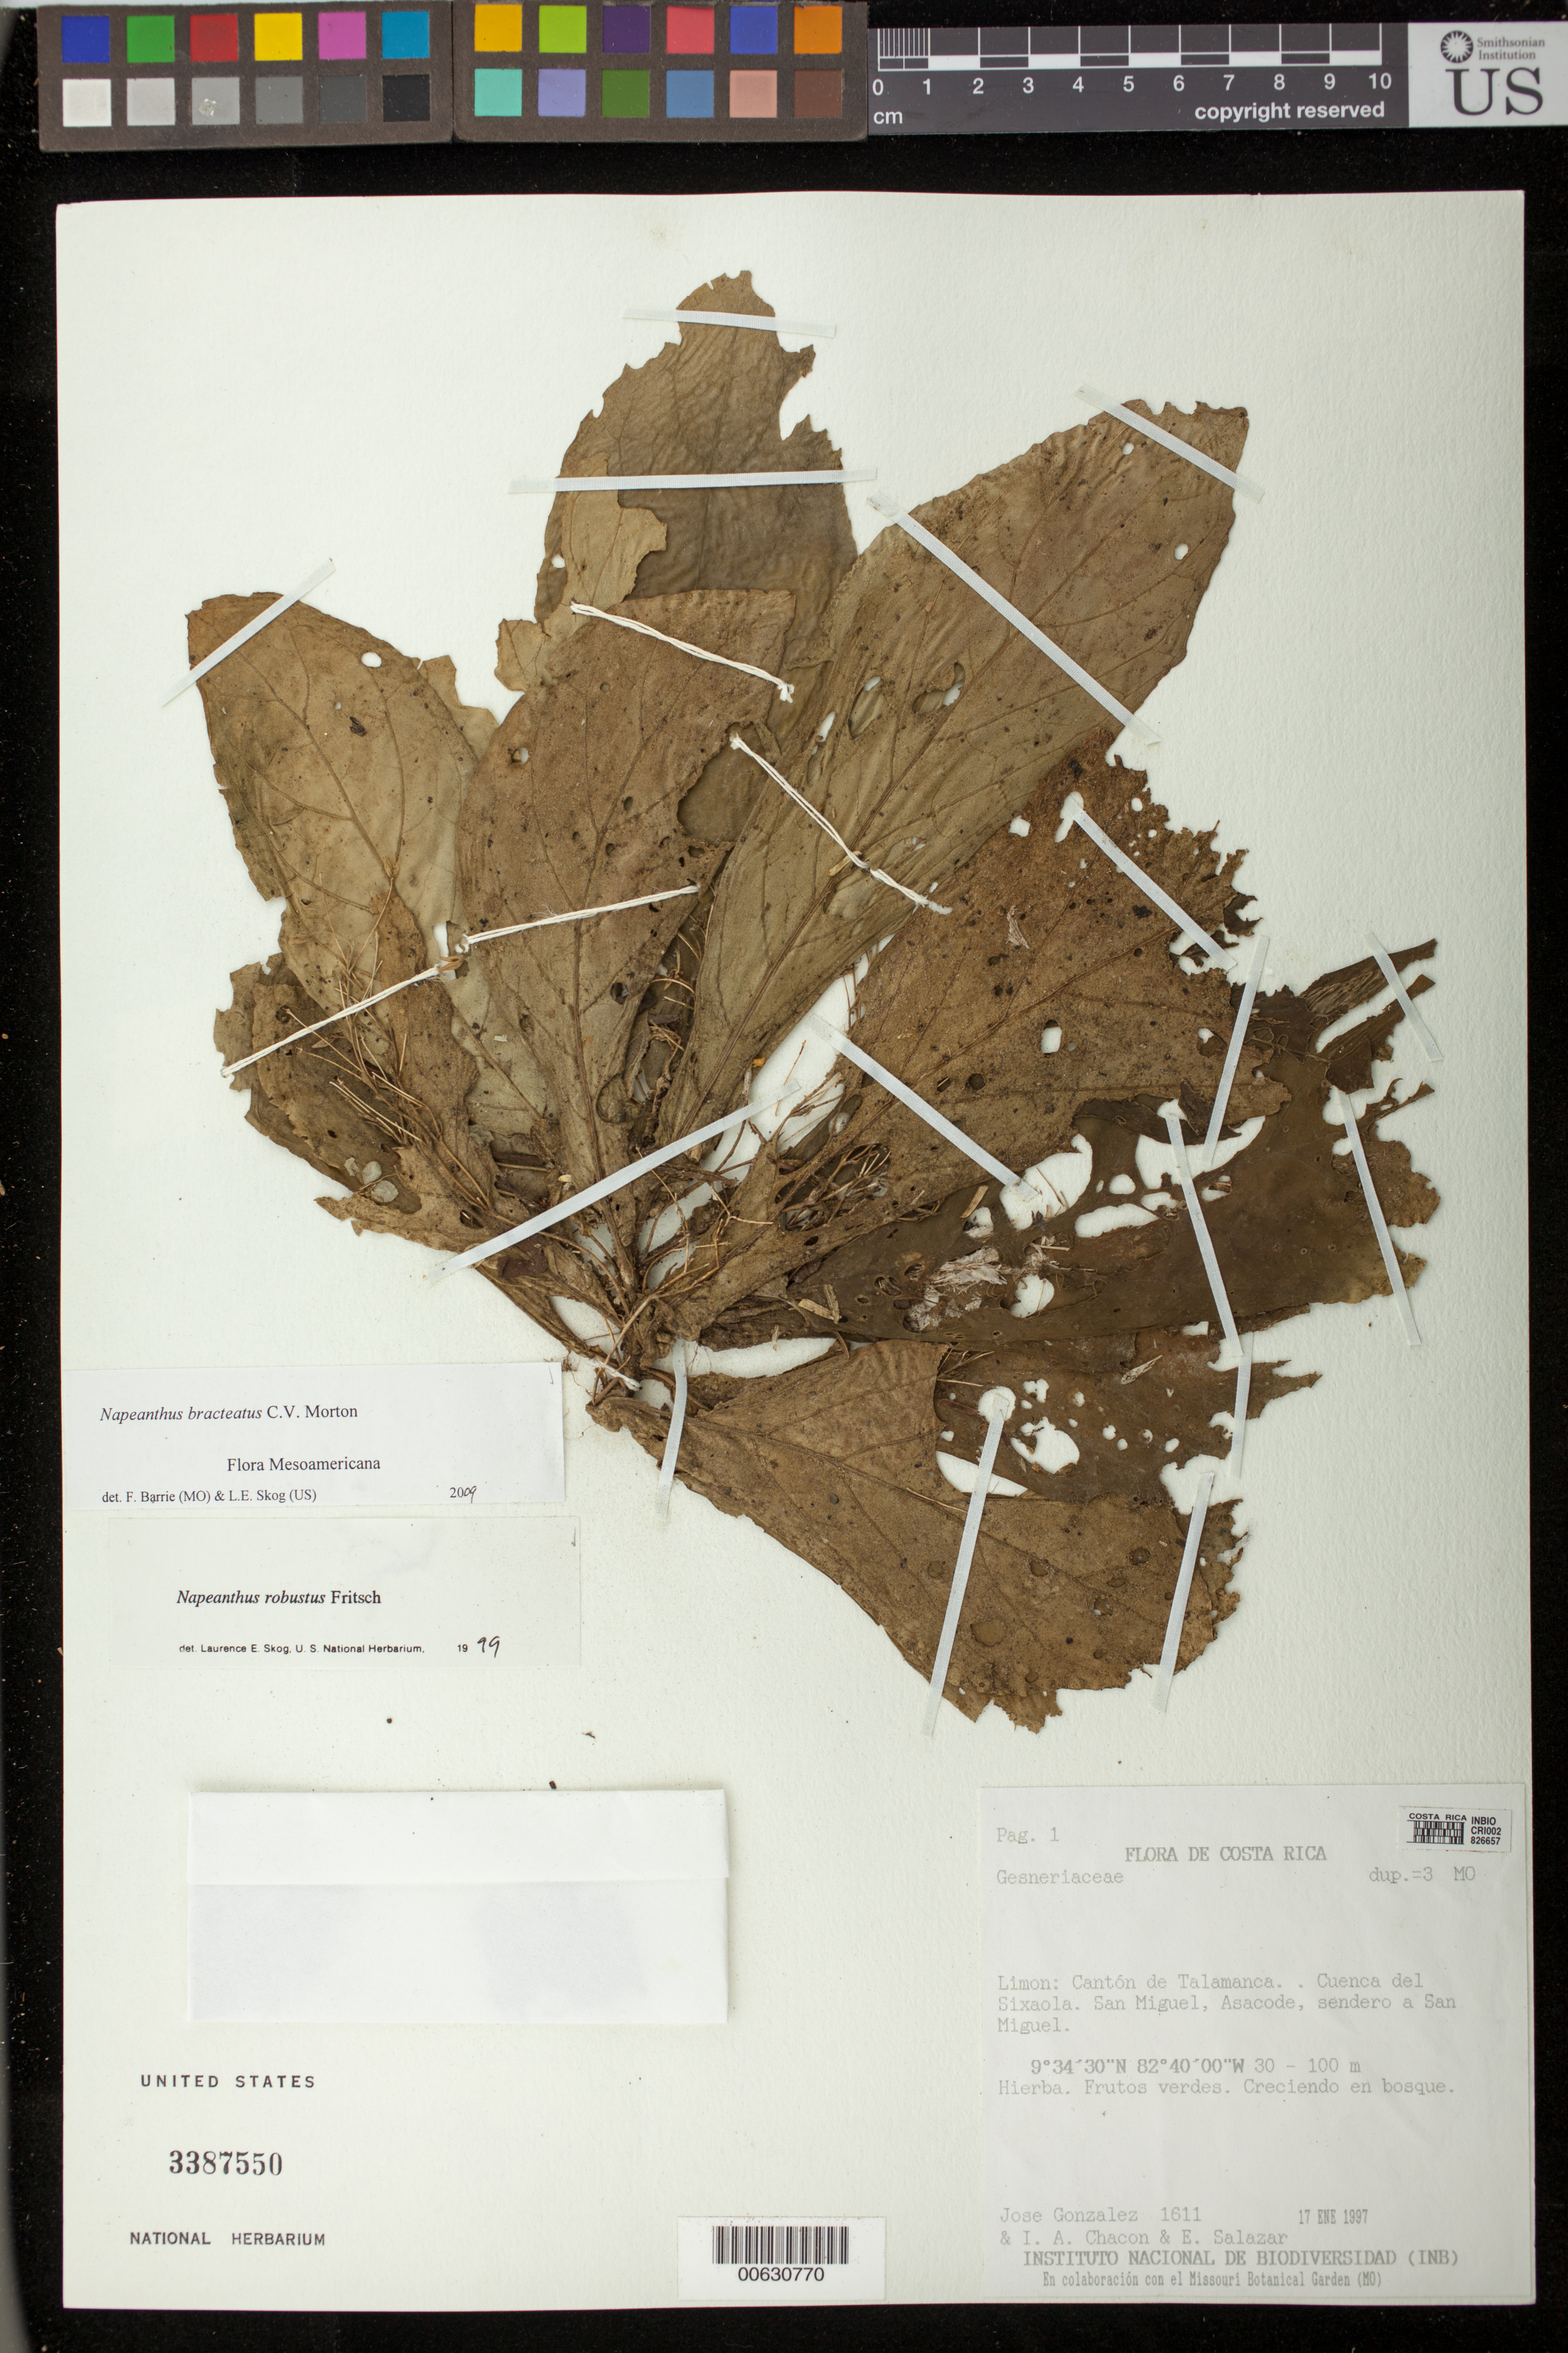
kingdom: Plantae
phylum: Tracheophyta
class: Magnoliopsida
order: Lamiales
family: Gesneriaceae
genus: Napeanthus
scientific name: Napeanthus bracteatus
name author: C.V. Morton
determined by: Barrie, F. R.; Skog, Laurence E.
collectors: J. González, I. Chacón & E. Salazar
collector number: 1611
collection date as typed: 17 Jan 1997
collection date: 1997-01-17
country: Costa Rica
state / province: Limón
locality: Cantón de Talamanca, cuenca del Sixaola, San Miguel, Asacode, sendero a San Miguel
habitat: Creciendo en bosque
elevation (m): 30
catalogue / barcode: US 3387550